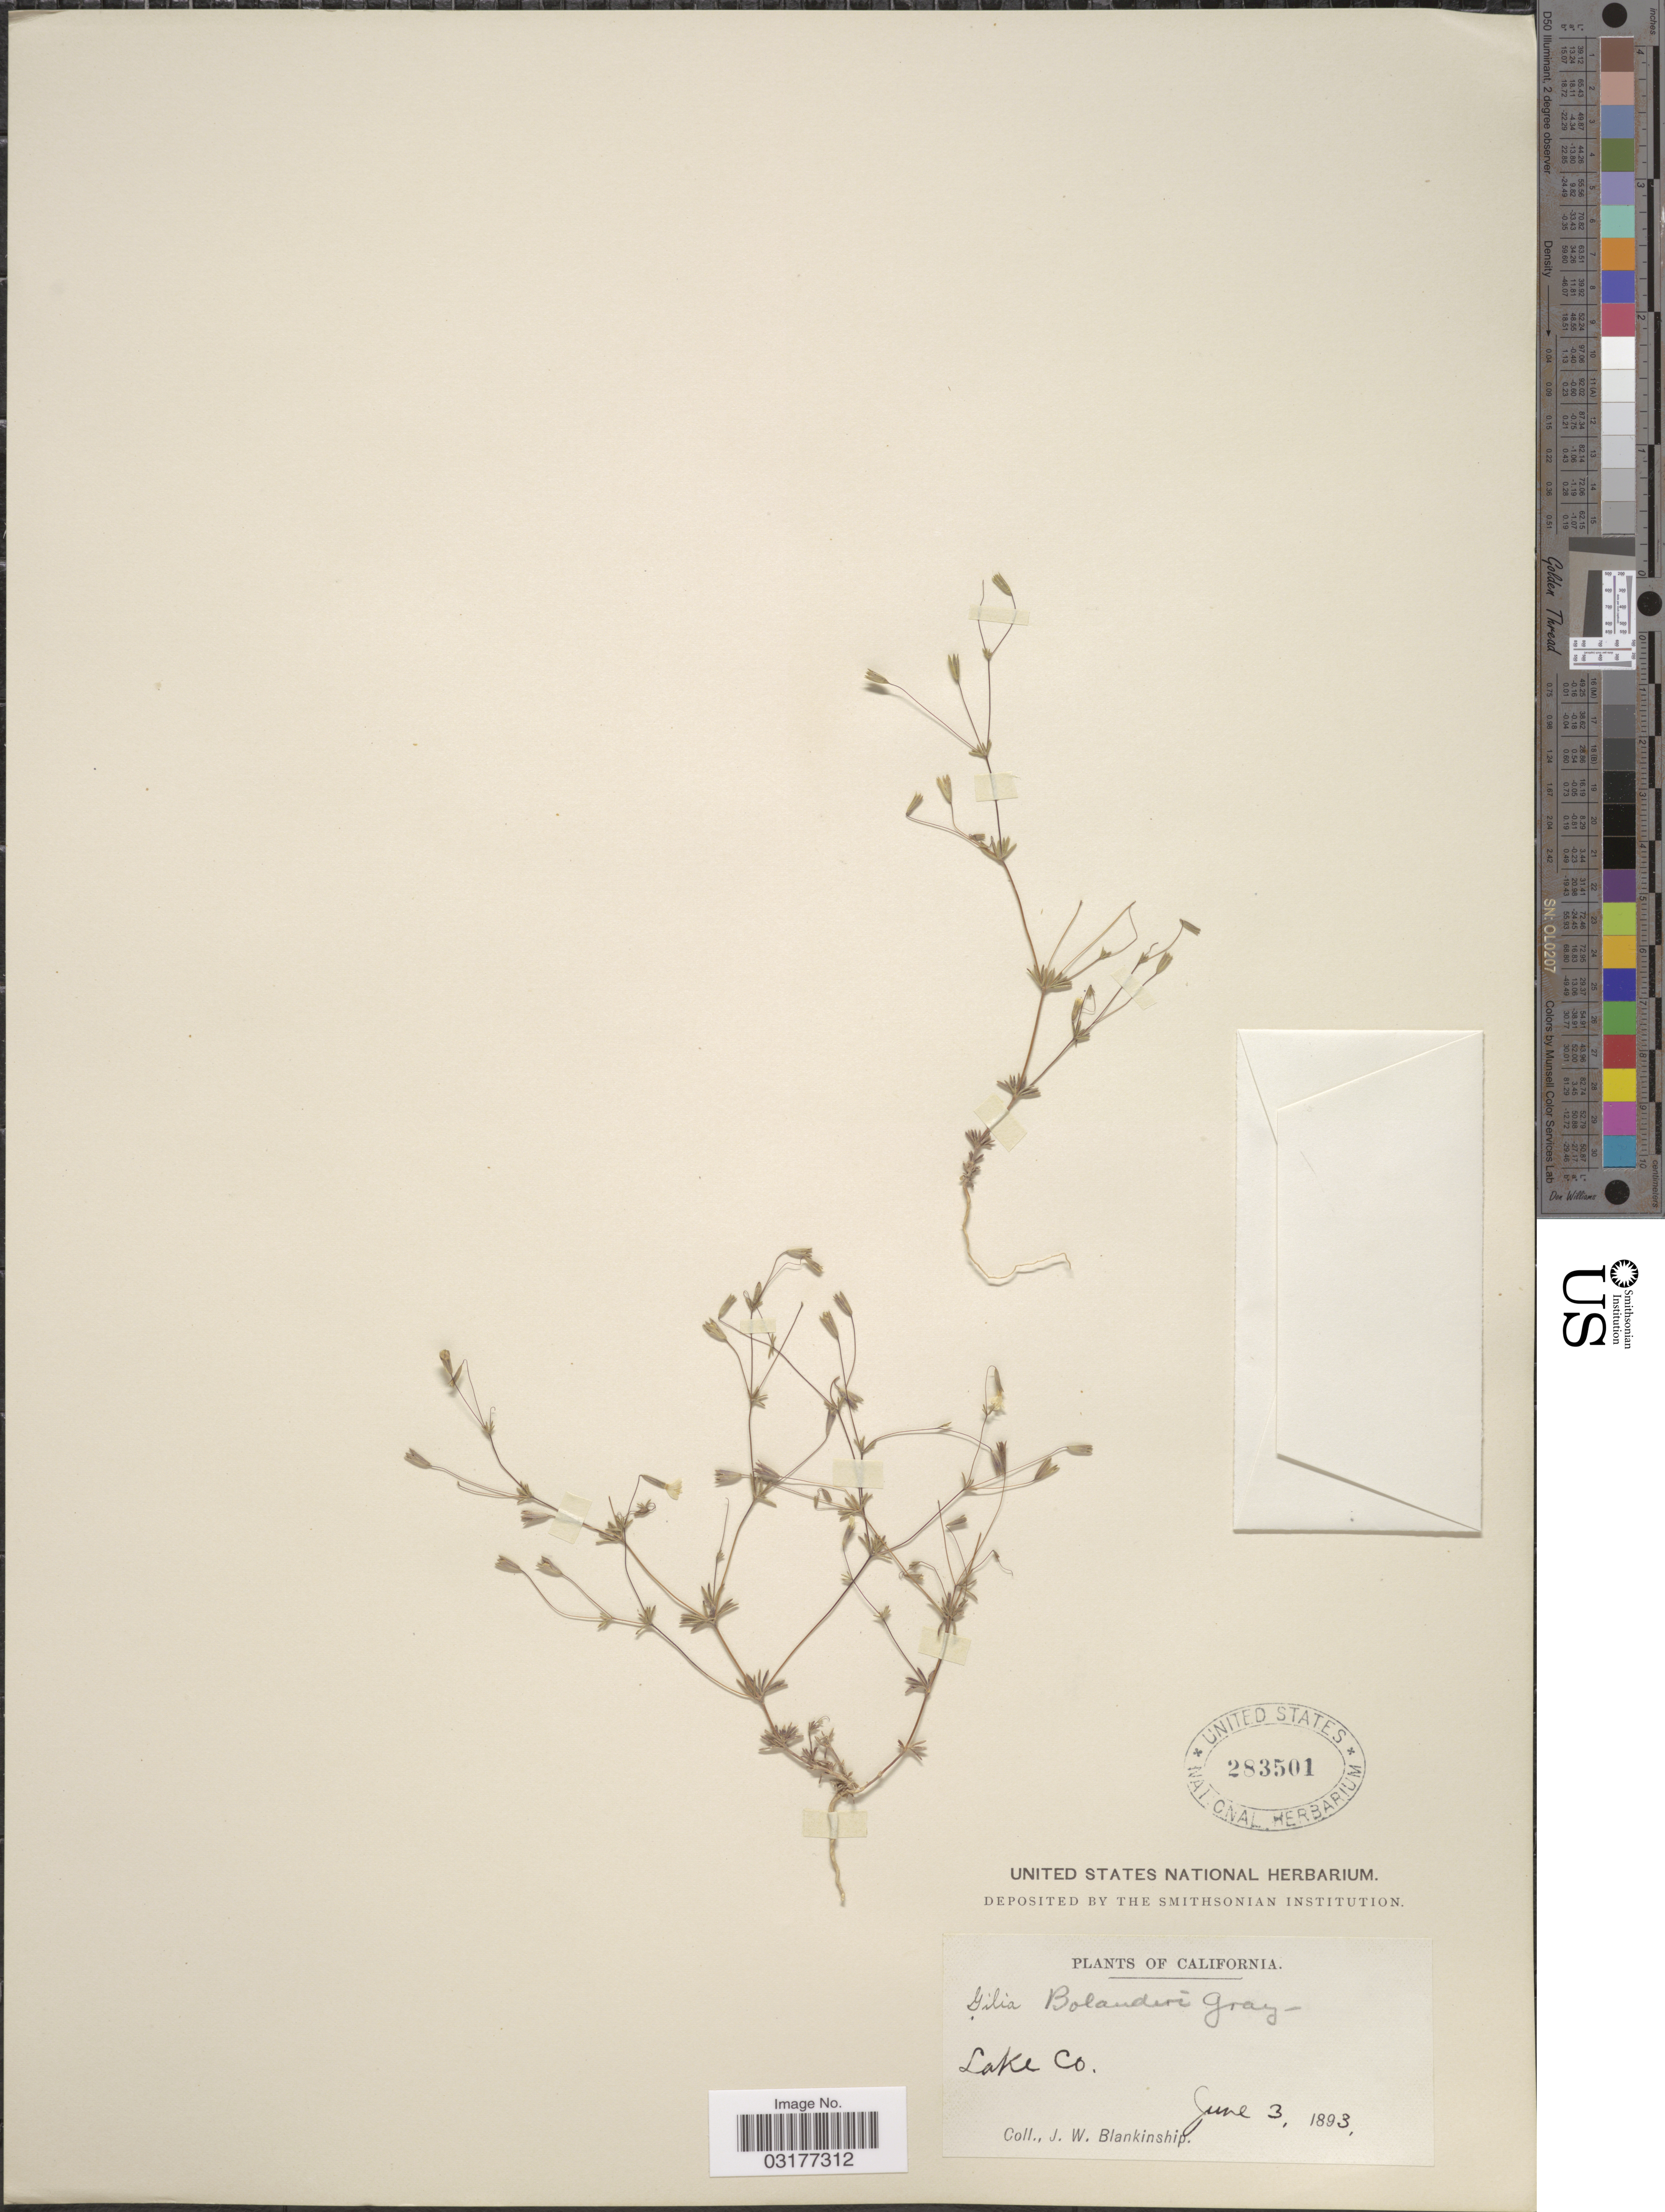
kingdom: Plantae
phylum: Tracheophyta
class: Magnoliopsida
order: Ericales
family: Polemoniaceae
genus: Leptosiphon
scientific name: Leptosiphon bolanderi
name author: (A. Gray) J.M. Porter & L.A. Johnson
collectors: J. W. Blankinship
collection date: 1893-06-03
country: United States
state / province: California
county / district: Lake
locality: Lake Co.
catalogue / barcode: US 283501